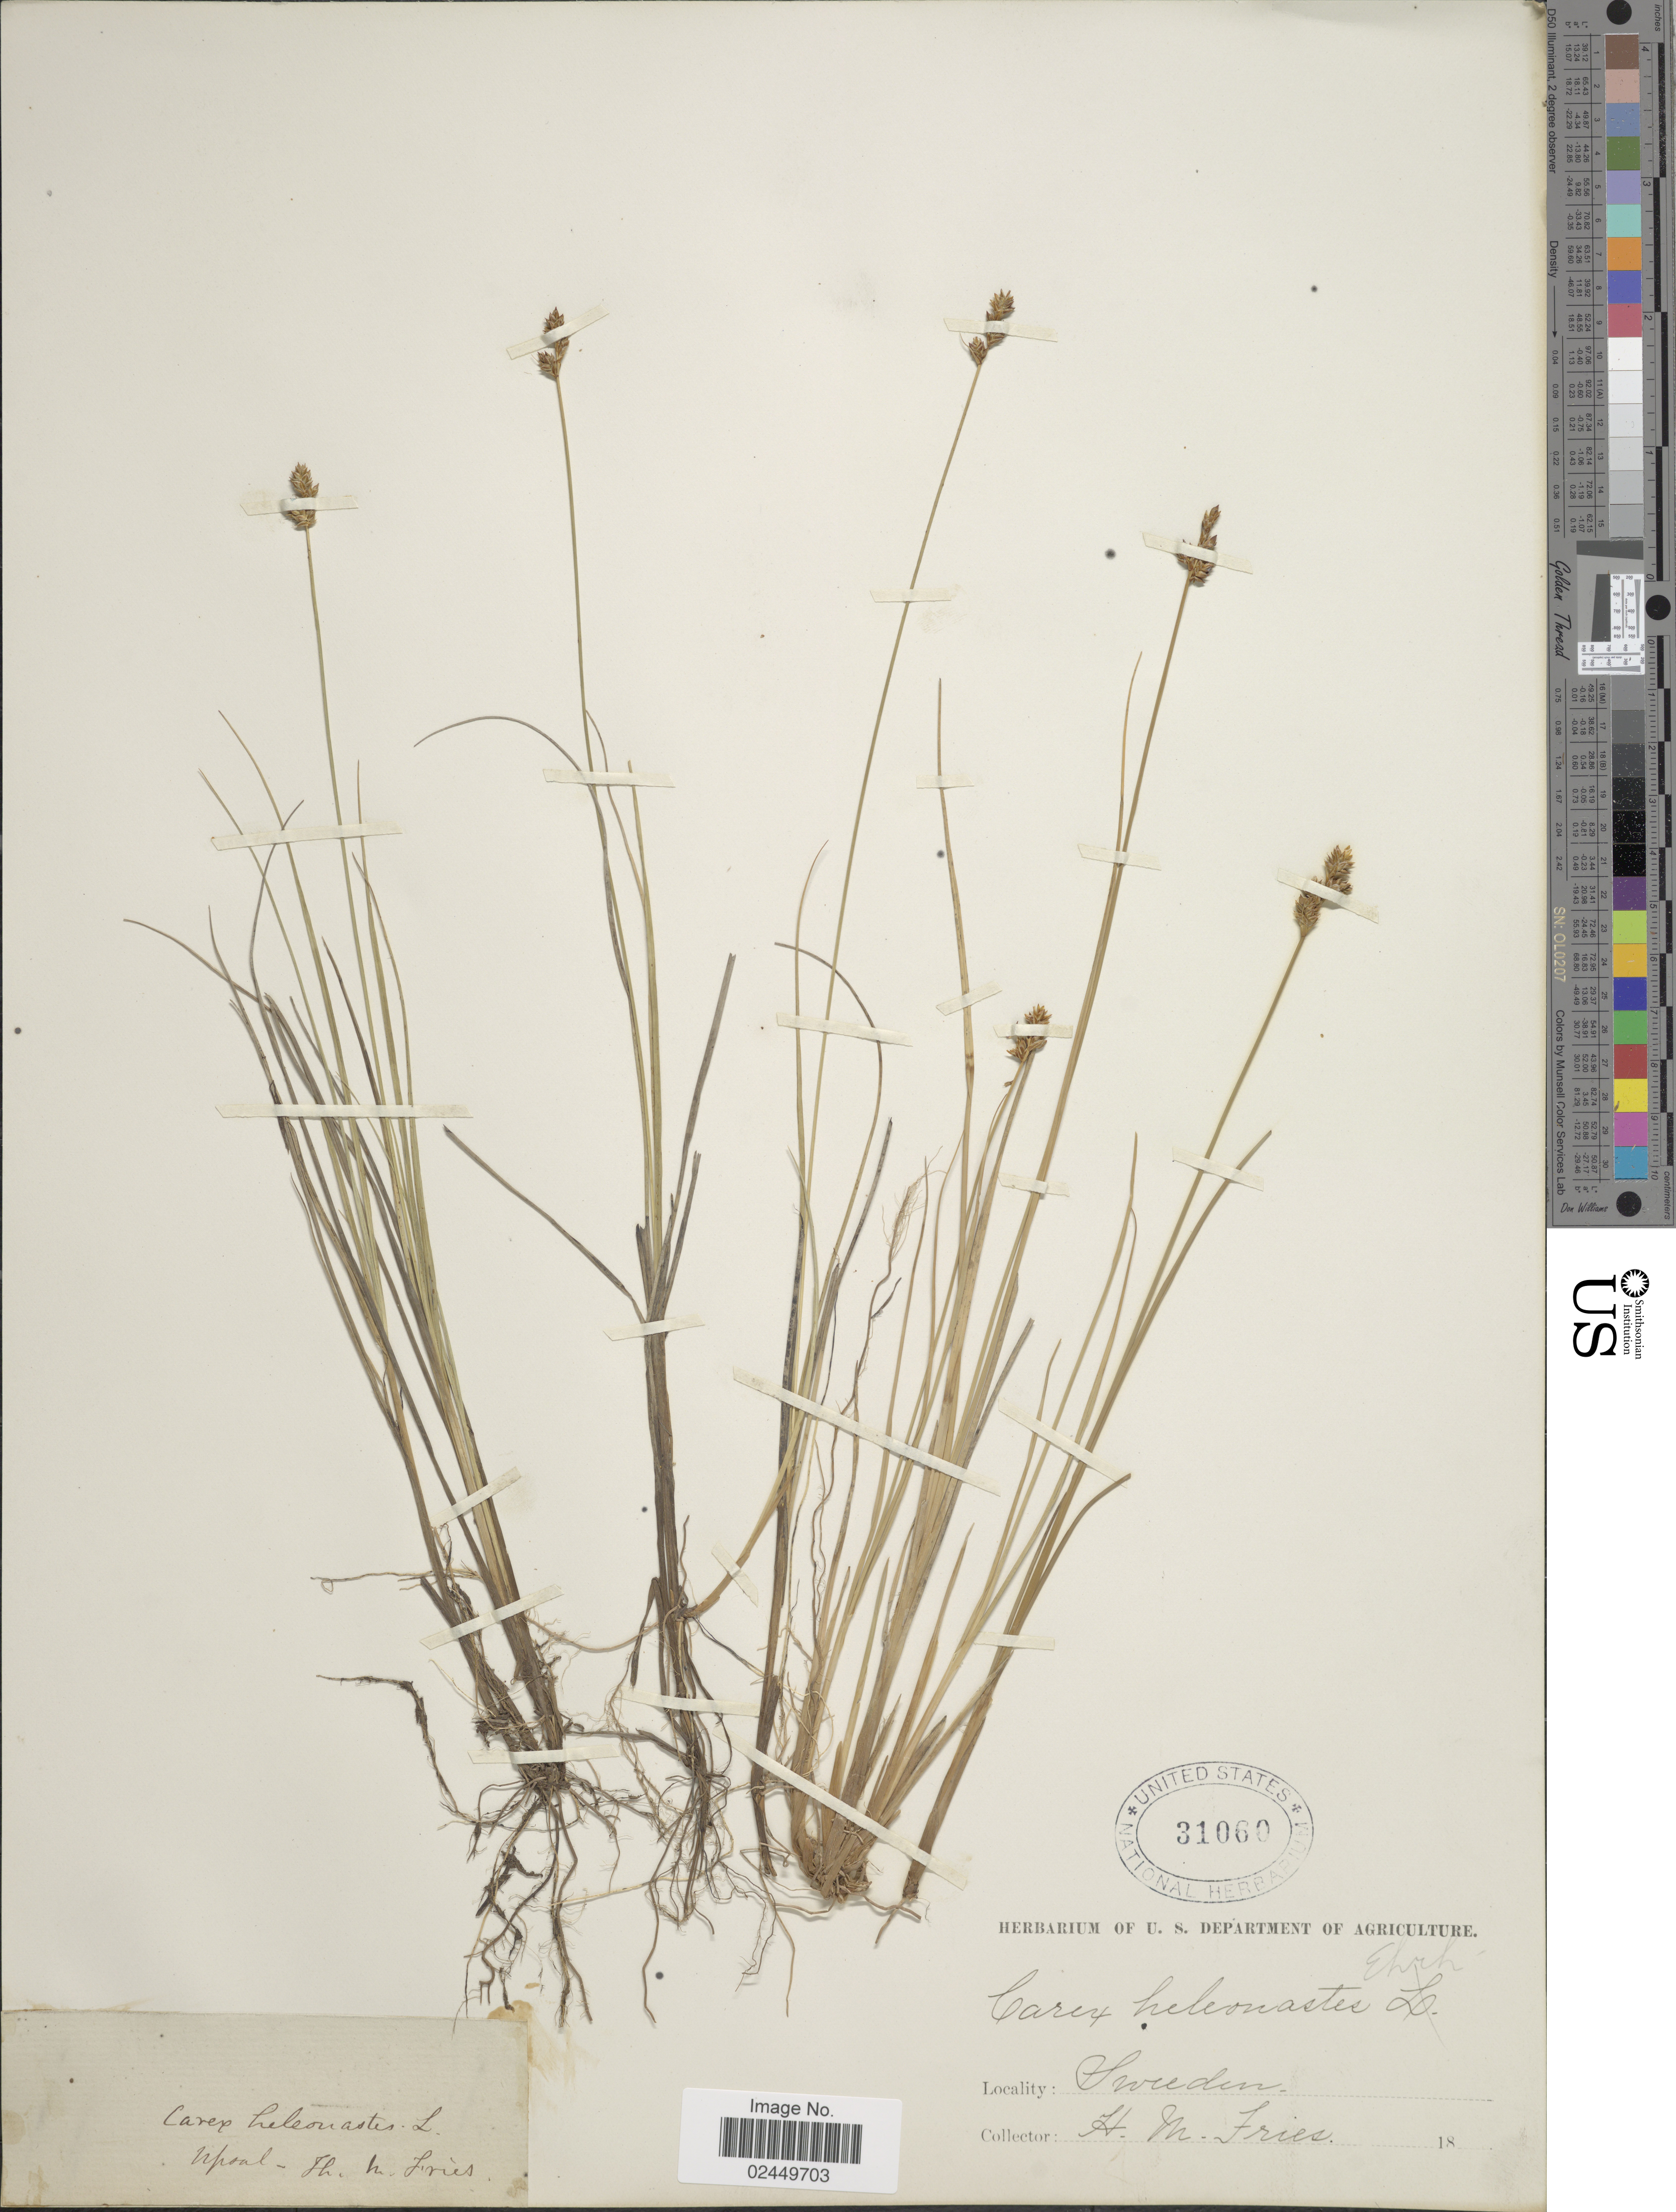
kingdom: Plantae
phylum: Tracheophyta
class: Liliopsida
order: Poales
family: Cyperaceae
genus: Carex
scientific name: Carex heleonastes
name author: Ehrh. ex L. f.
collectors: T. Fries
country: Sweden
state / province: Uppsala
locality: Upsal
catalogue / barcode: US 31060